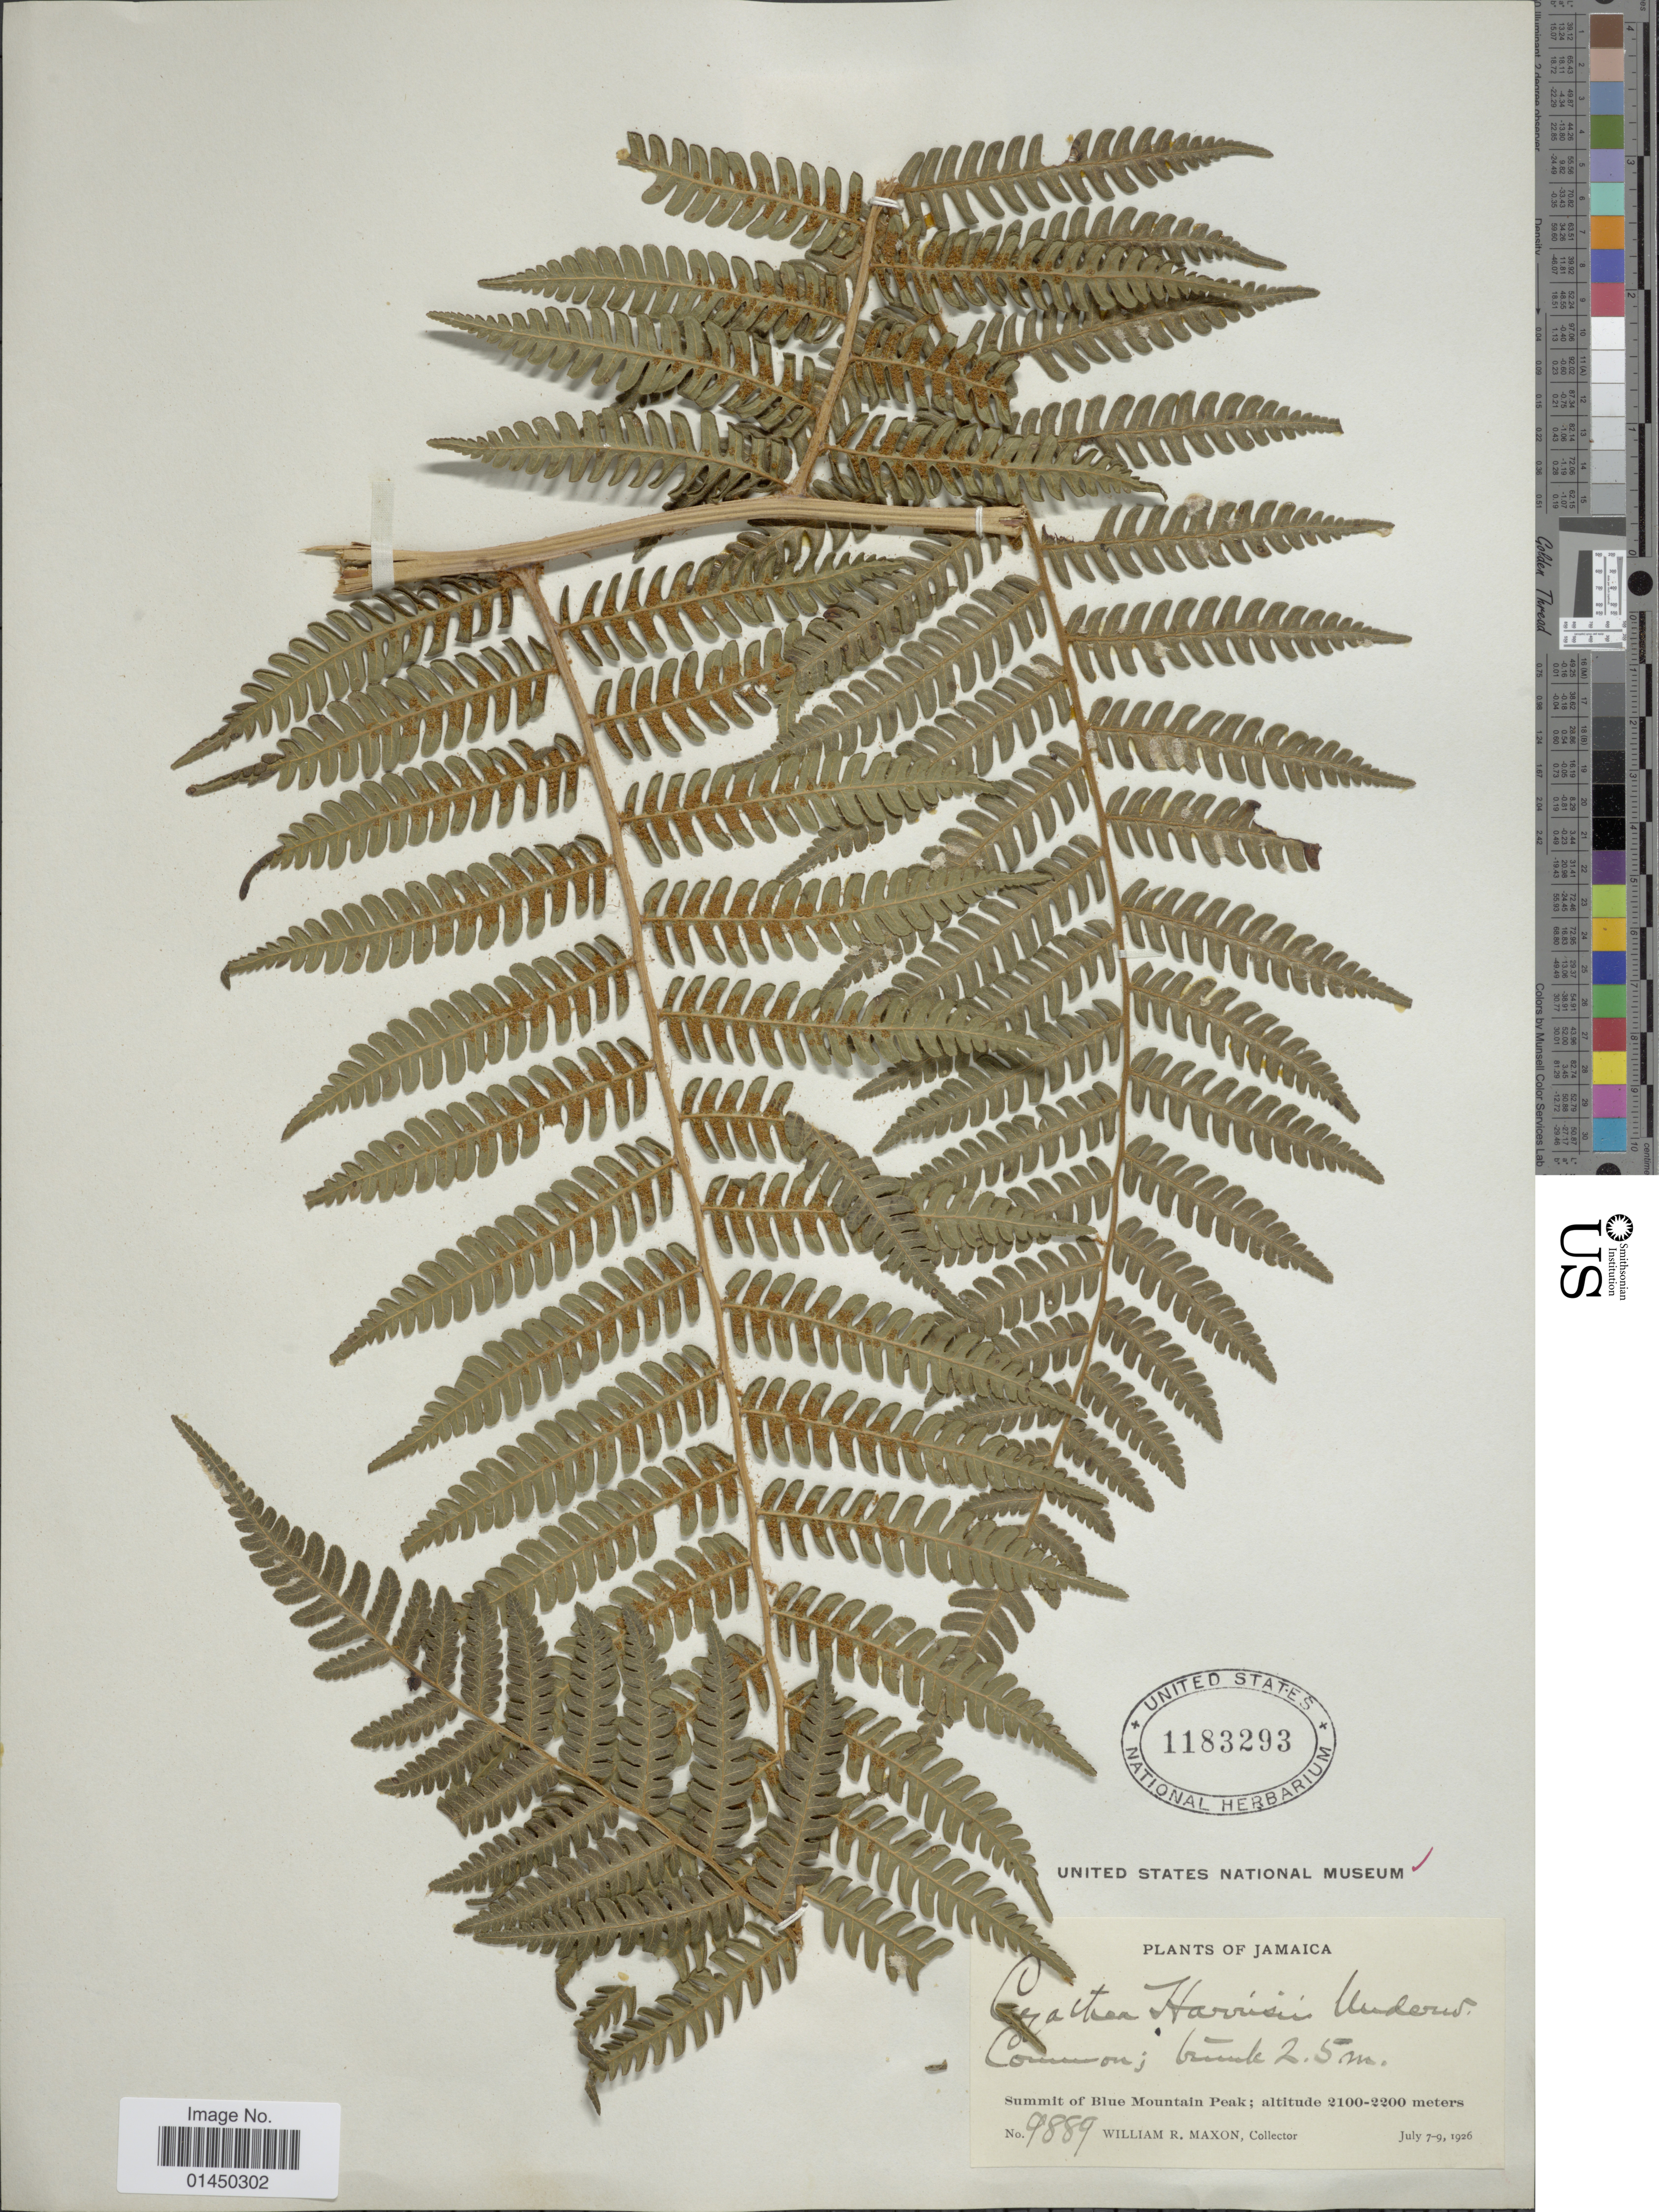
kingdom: Plantae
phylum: Tracheophyta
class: Polypodiopsida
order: Cyatheales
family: Cyatheaceae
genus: Cyathea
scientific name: Cyathea harrisii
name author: Maxon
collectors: W. R. Maxon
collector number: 9889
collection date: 1926-07-07/1926-07-09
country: Jamaica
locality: Summit of Blue Mountain Peak.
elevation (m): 2100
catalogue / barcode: US 1183293